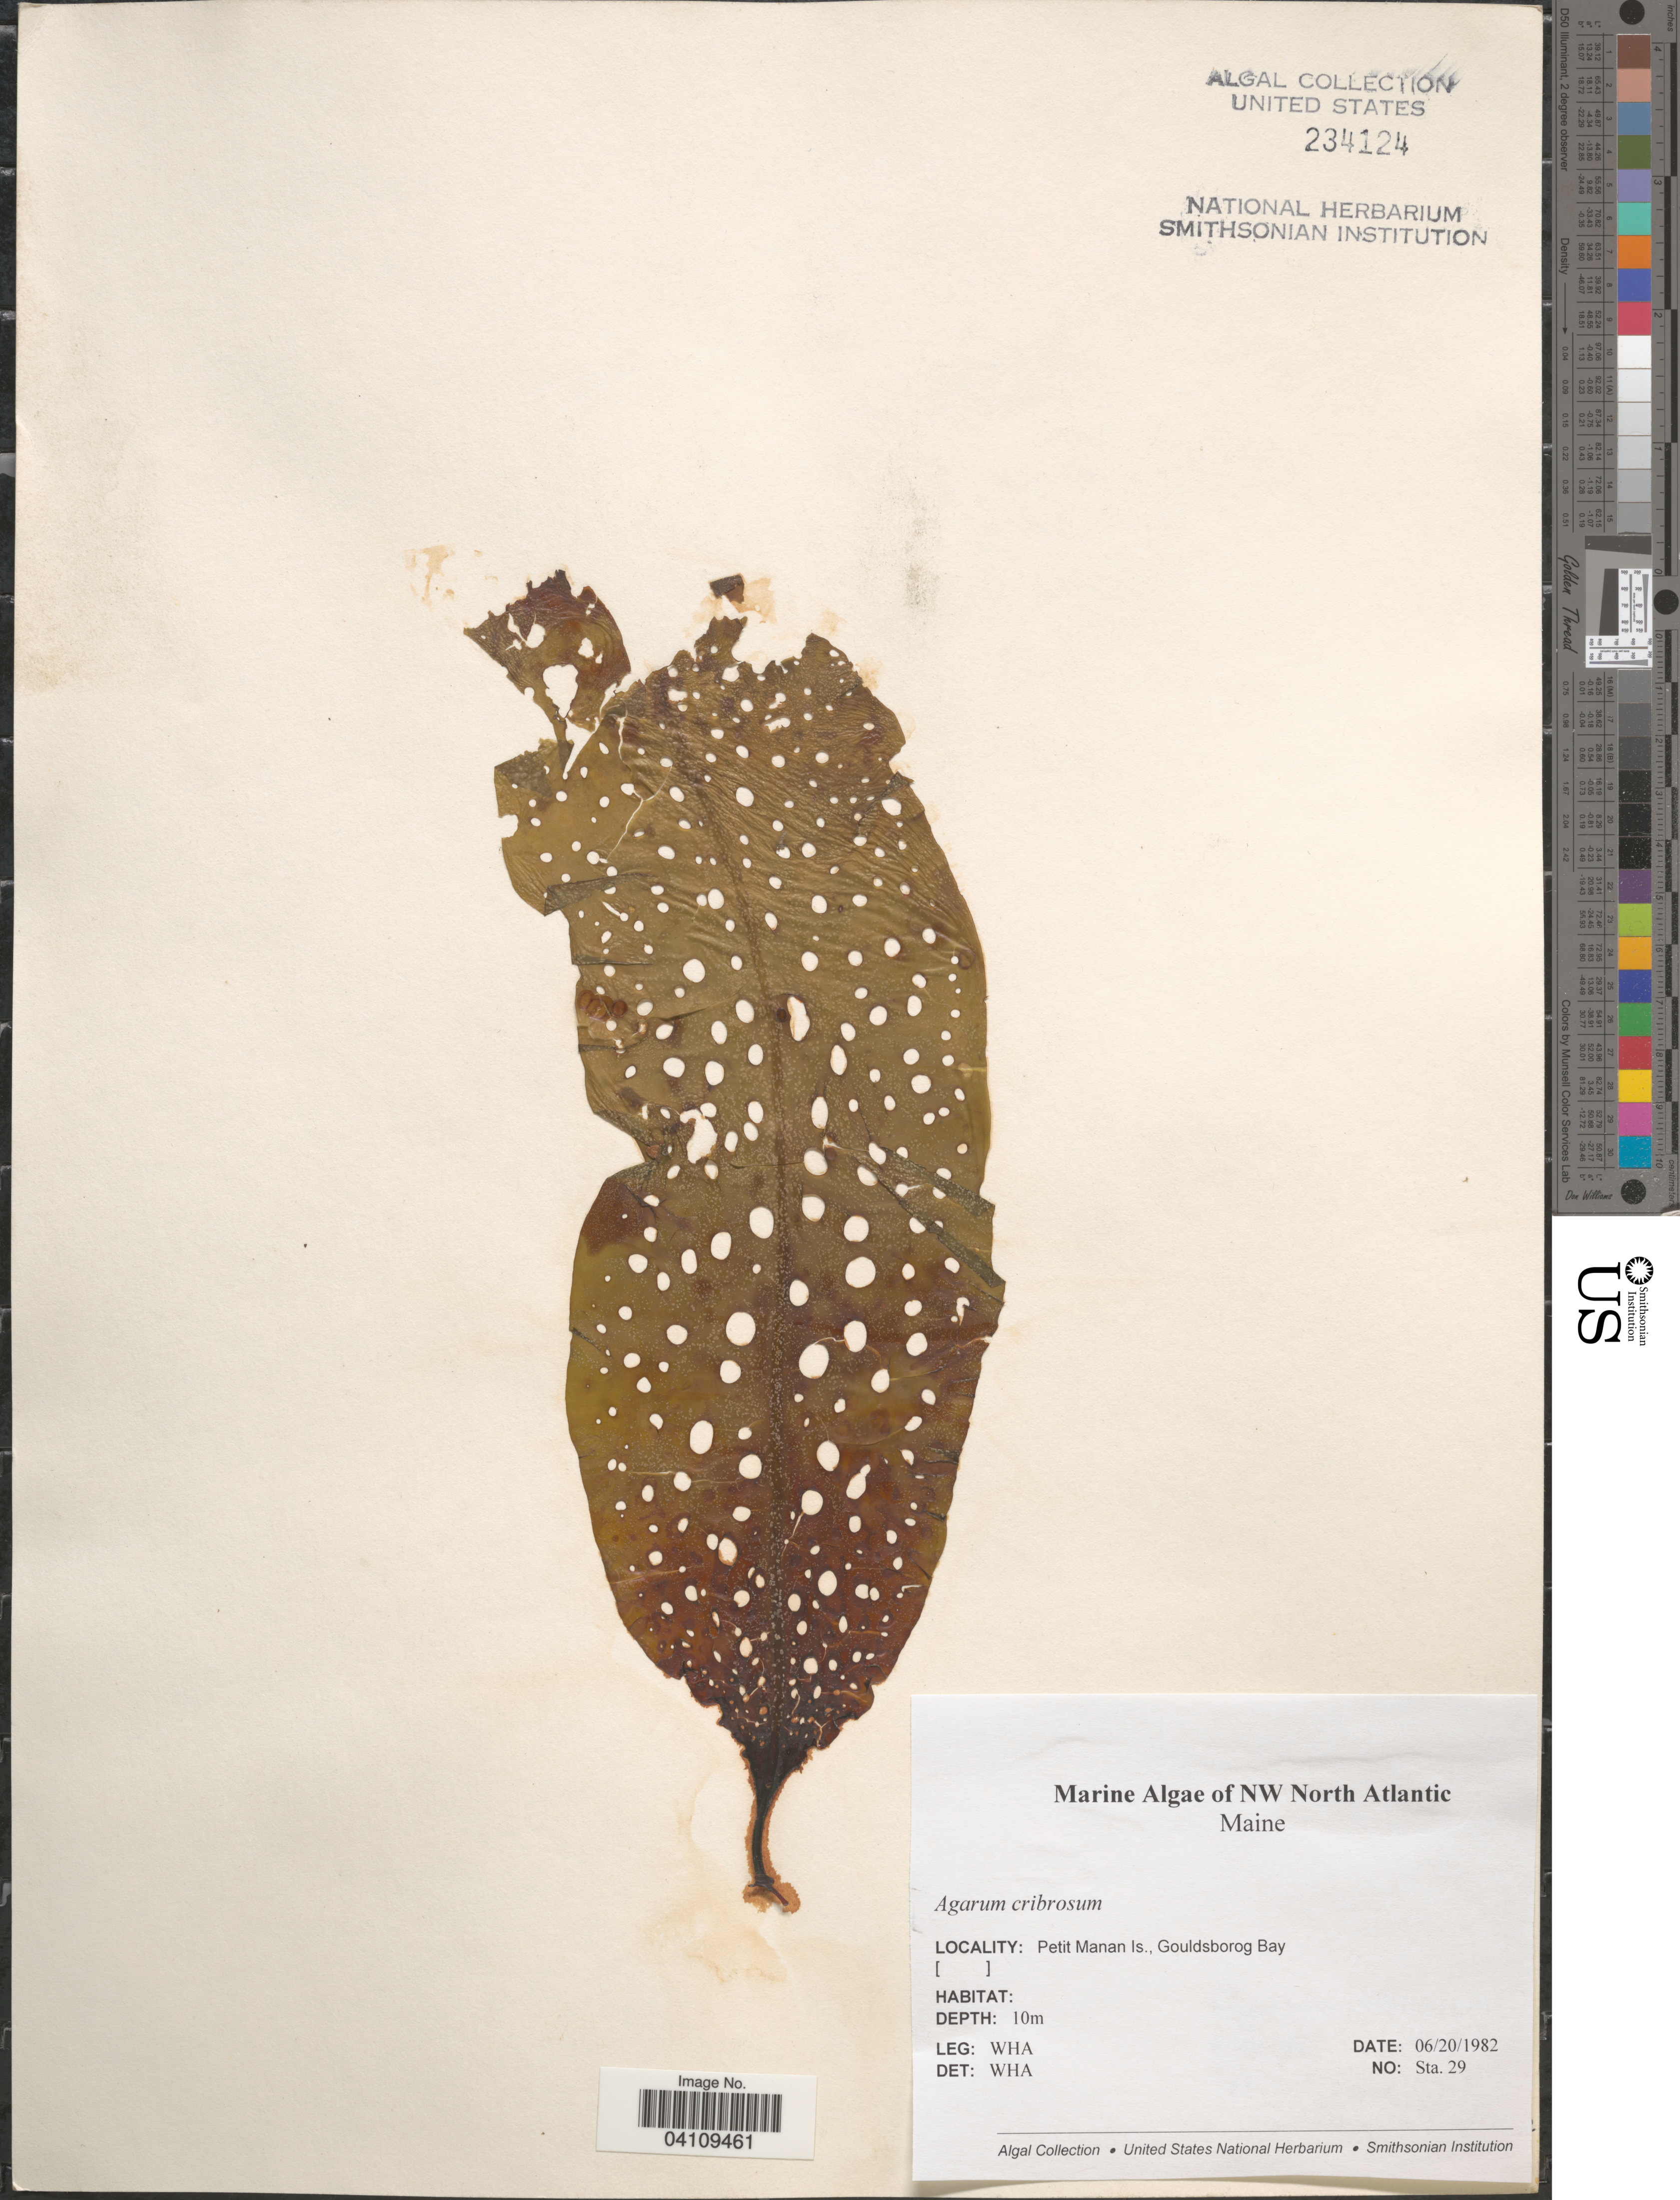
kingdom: Chromista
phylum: Ochrophyta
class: Phaeophyceae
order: Laminariales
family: Costariaceae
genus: Agarum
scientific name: Agarum clathratum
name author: Dumortier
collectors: W. H. Adey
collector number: Sta. 29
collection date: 1982-06-20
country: United States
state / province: Maine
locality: NW North Atlantic. Petit Manan Is., Gouldsborog Bay.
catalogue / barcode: US 234124